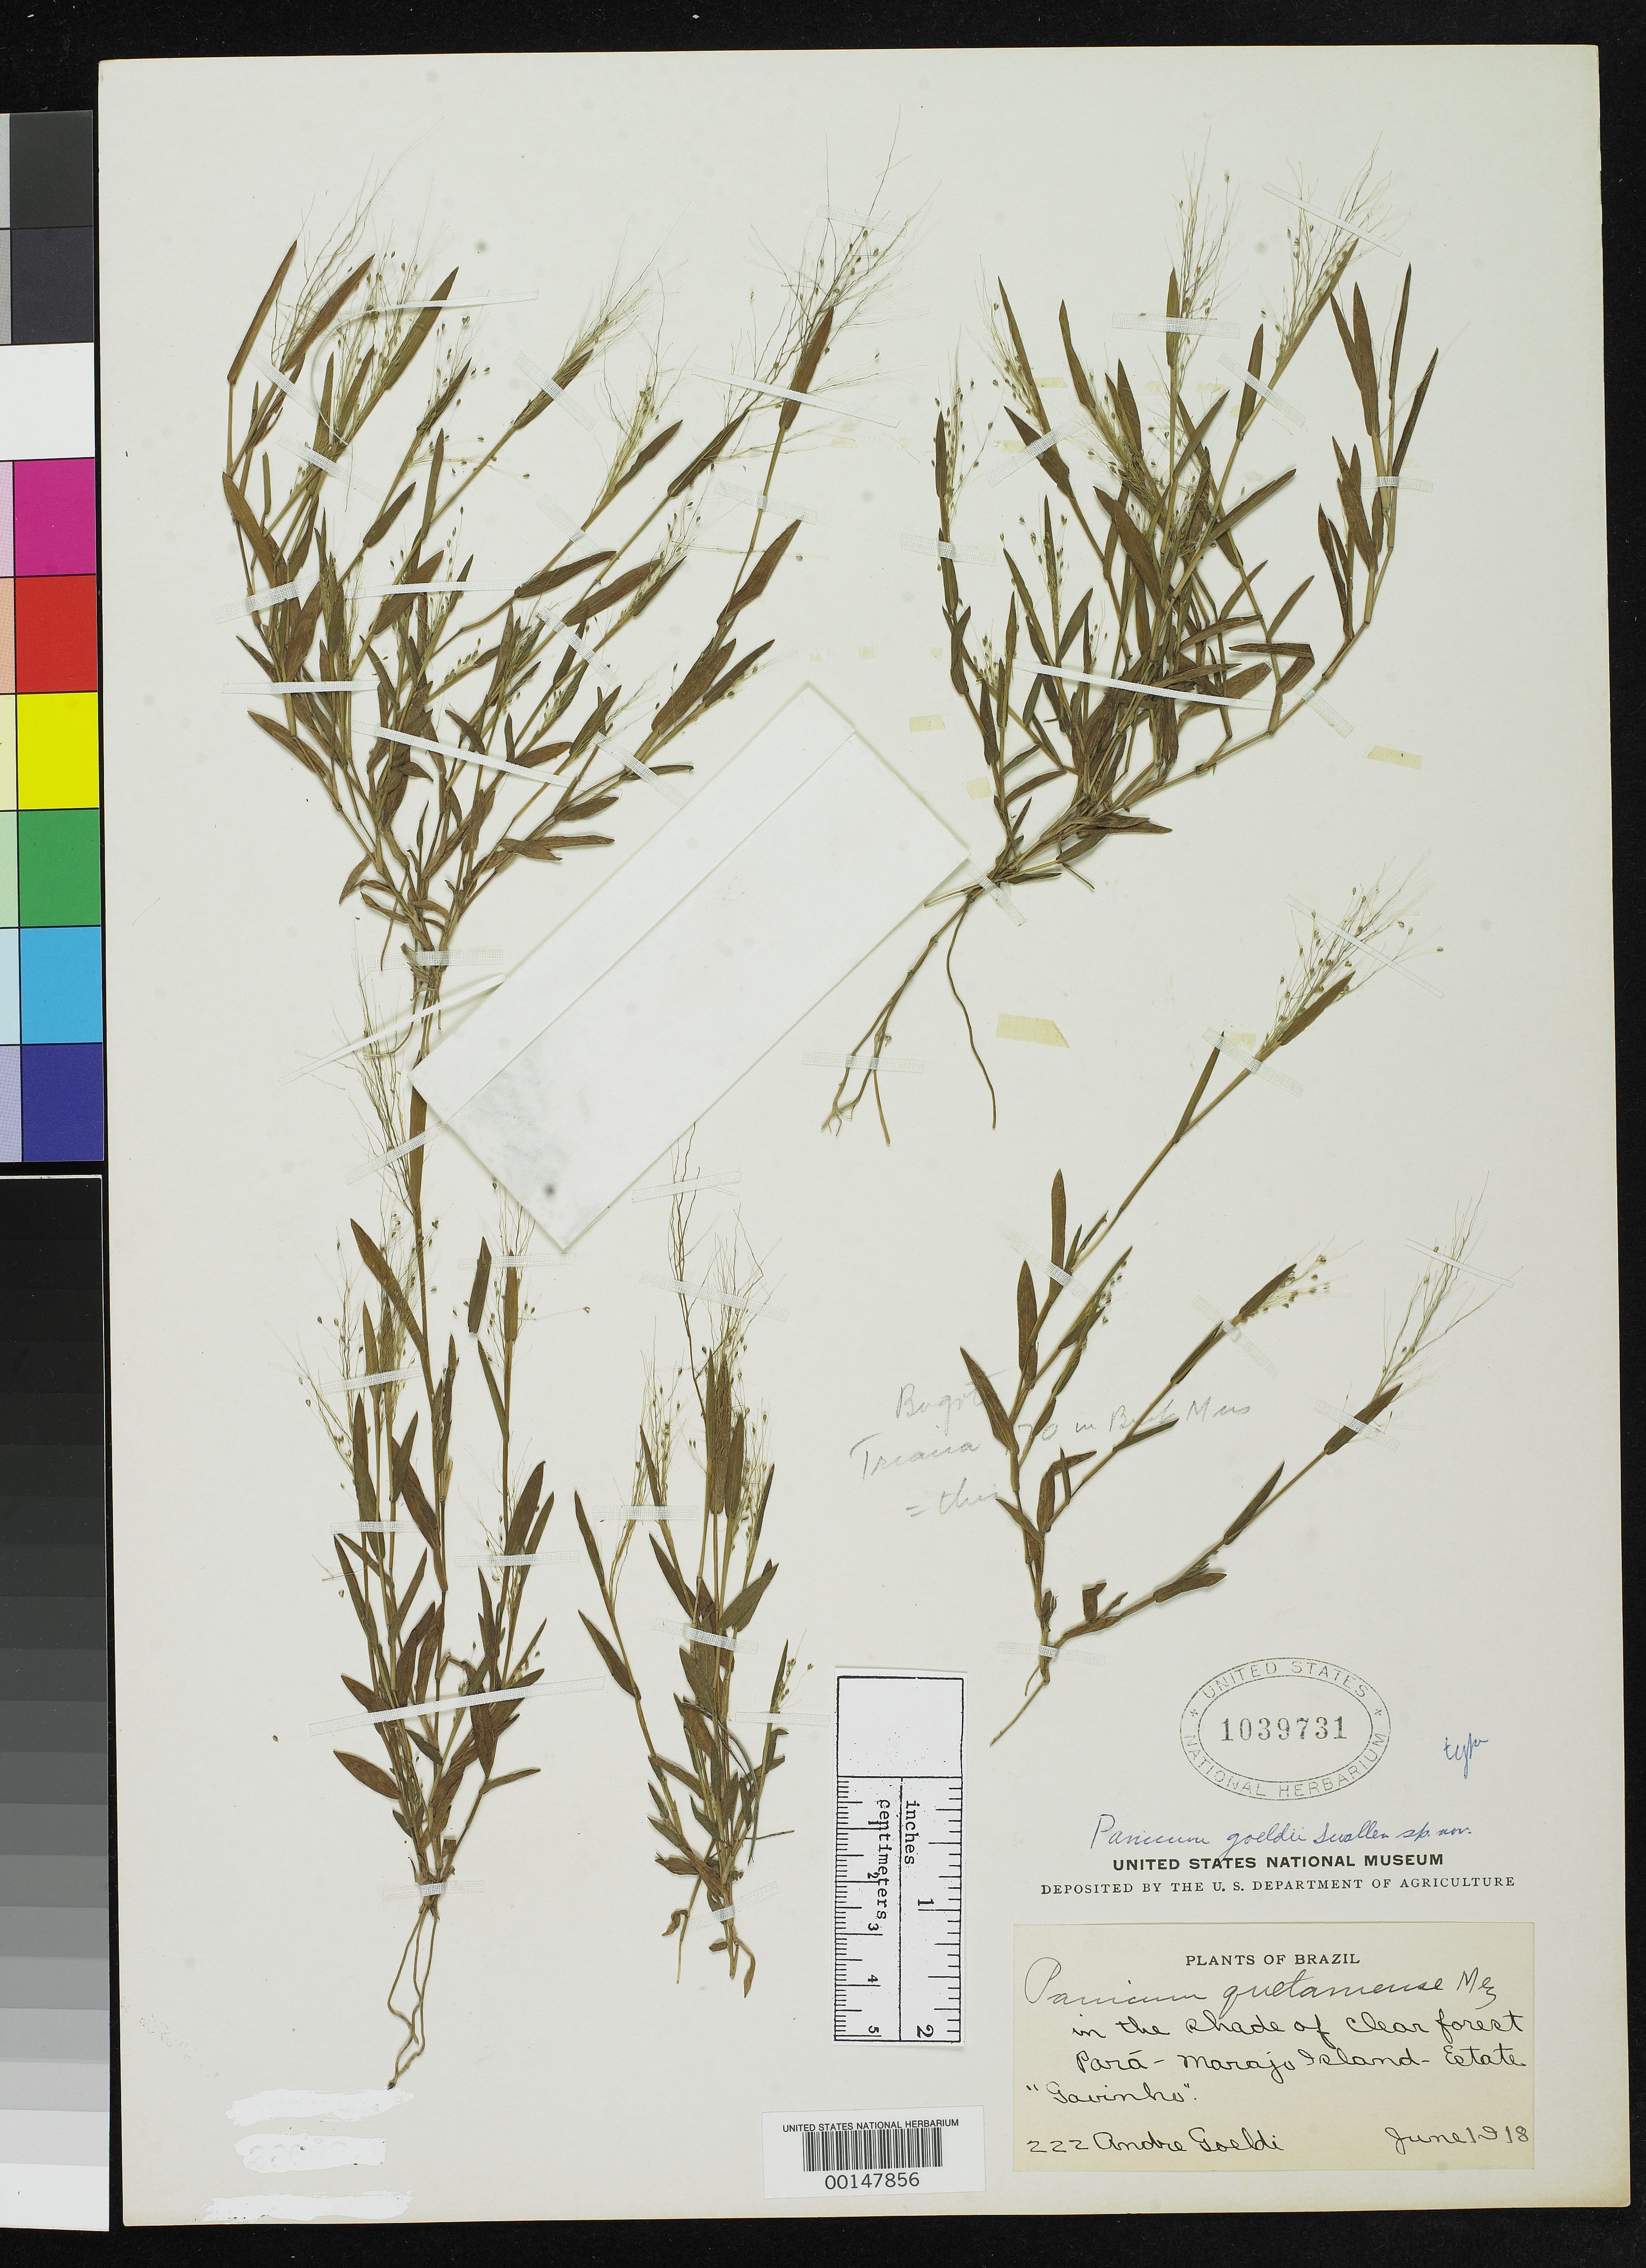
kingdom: Plantae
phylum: Tracheophyta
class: Liliopsida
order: Poales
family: Poaceae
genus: Panicum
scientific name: Panicum goeldii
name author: Swallen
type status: Holotype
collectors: E. Goeldi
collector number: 222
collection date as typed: Jun 1918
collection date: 1918-06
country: Brazil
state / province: Pará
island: Marajo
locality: Estate Gavinho.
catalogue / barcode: US 1039731